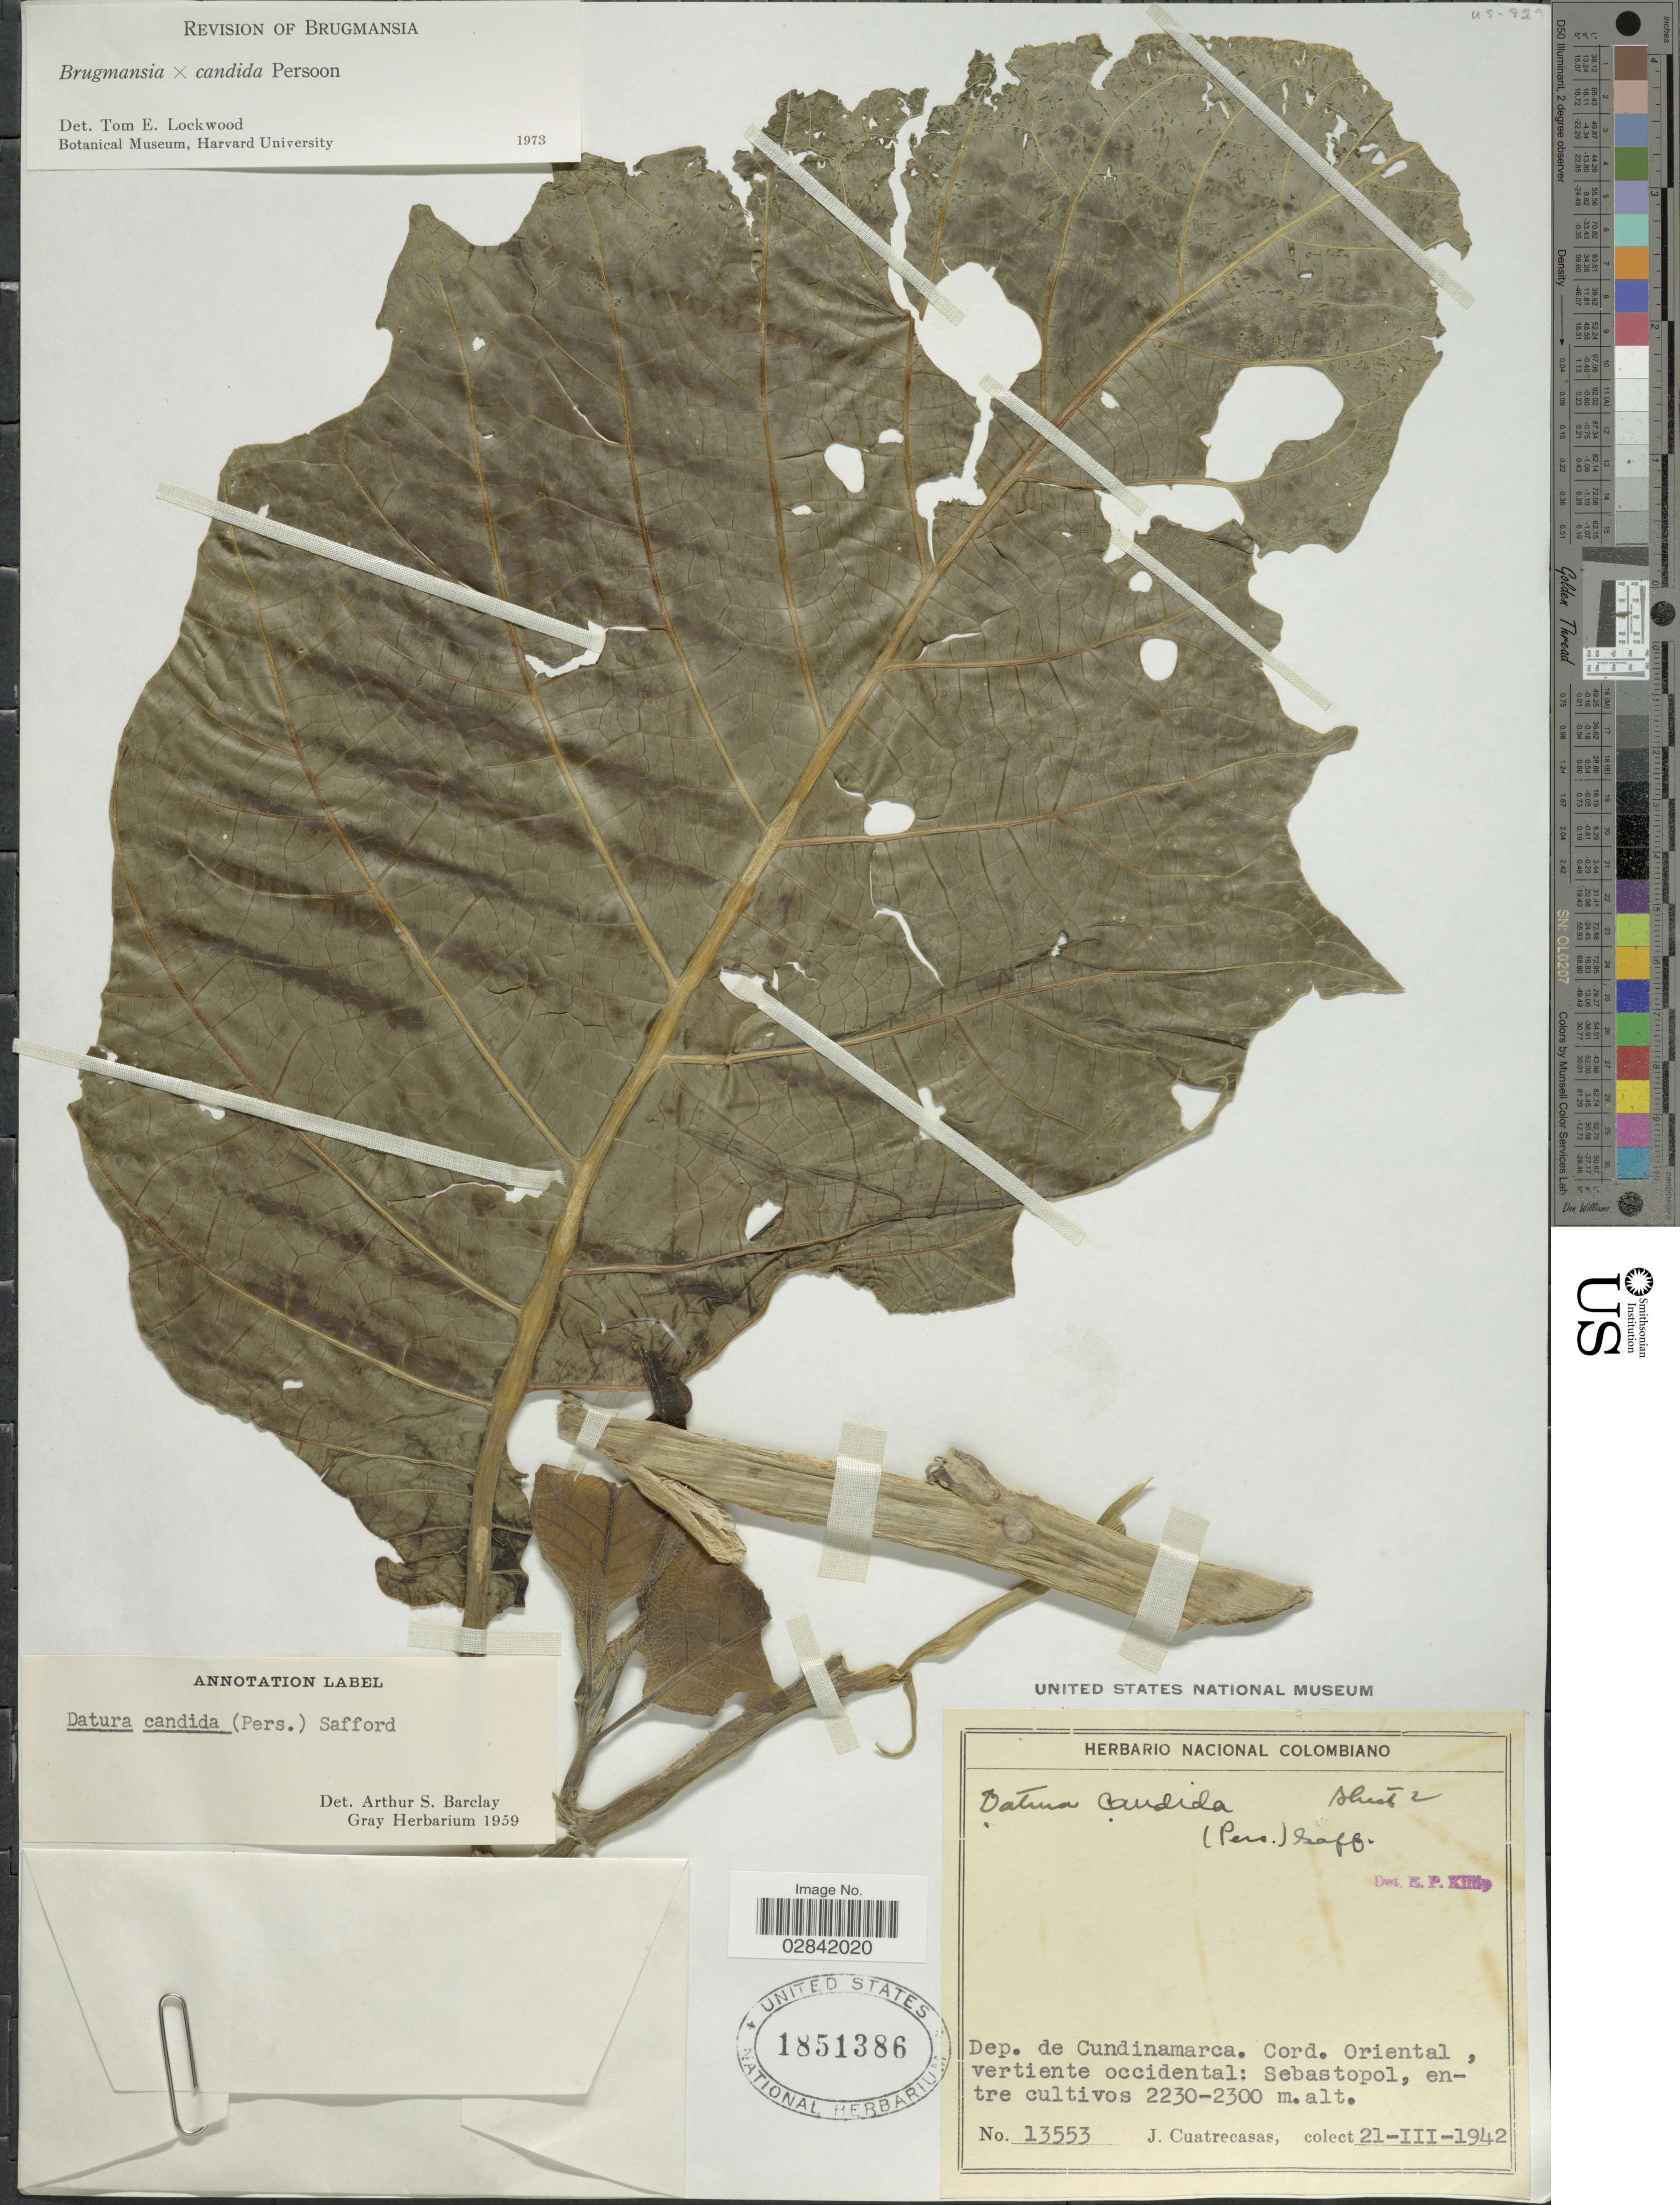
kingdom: Plantae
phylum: Tracheophyta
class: Magnoliopsida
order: Solanales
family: Solanaceae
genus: Brugmansia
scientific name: Brugmansia x candida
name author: Pers.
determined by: Lockwood, T. E.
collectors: J. Cuatrecasas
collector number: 13553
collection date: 1942-03-21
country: Colombia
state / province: Cundinamarca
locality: Dep. de Cundinamarca. Cord. Oriental, vertiente occidental: Sebastopol, entre cultivos.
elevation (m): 2230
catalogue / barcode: US 1851386